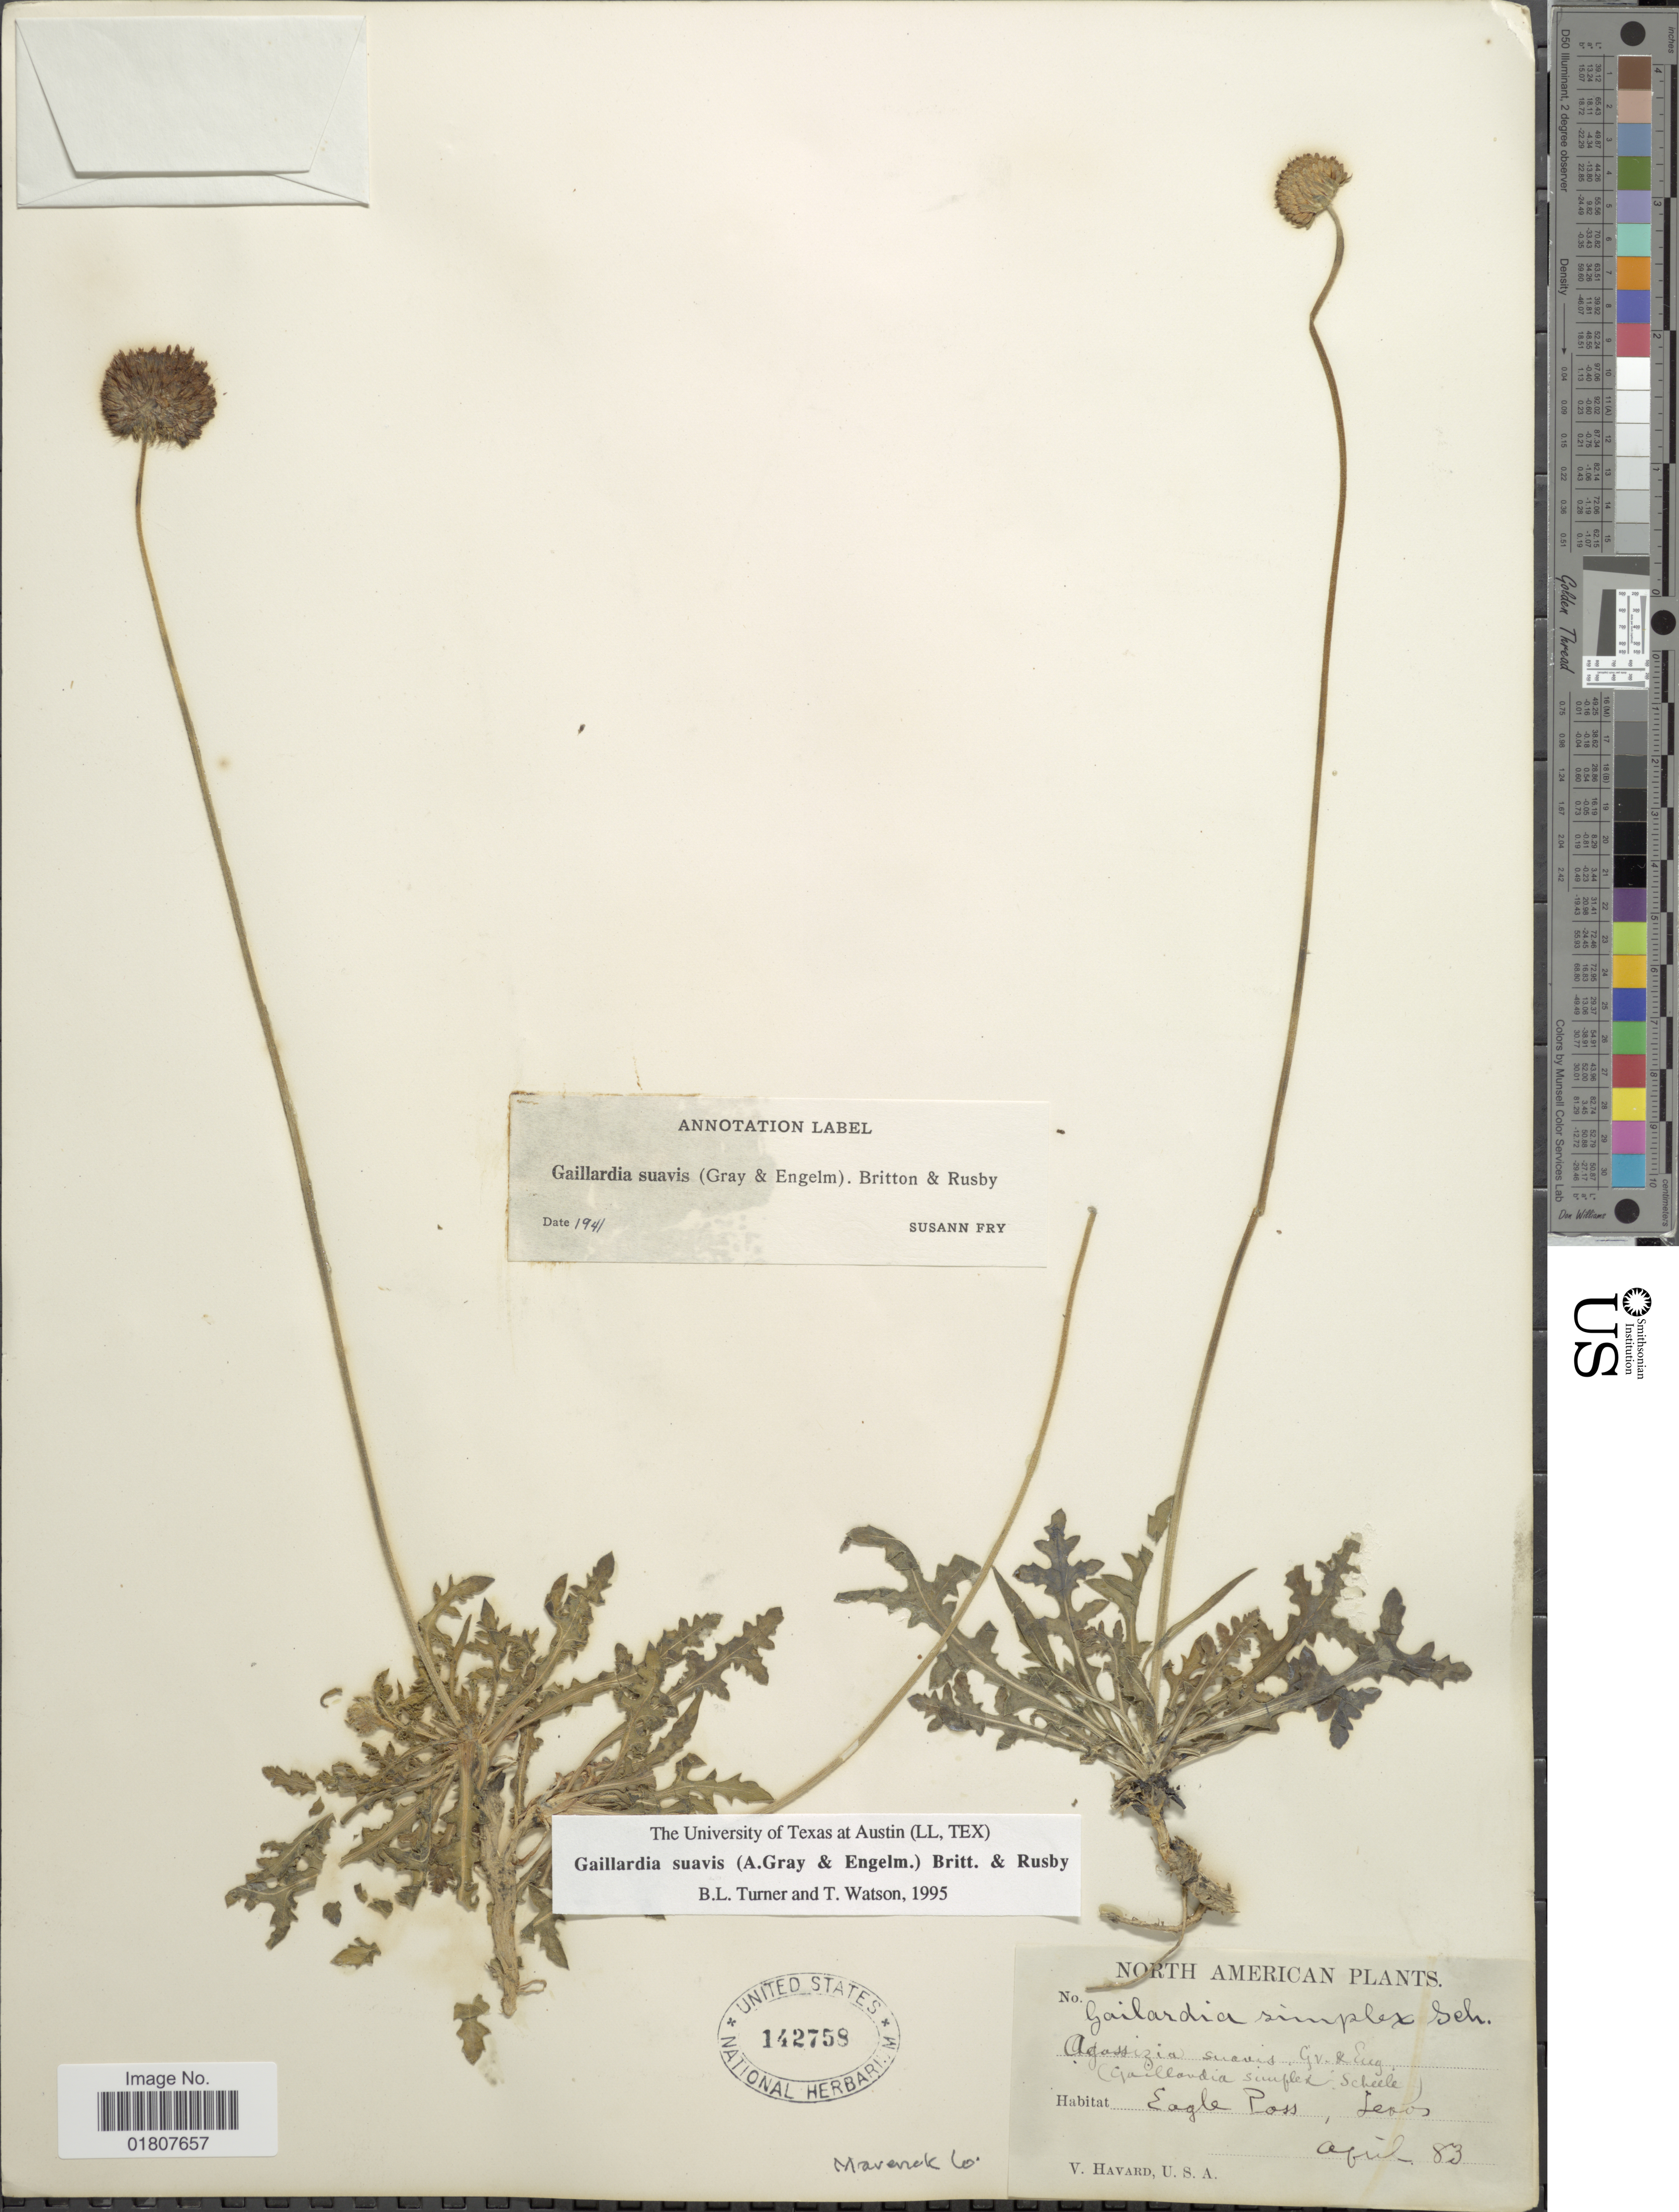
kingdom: Plantae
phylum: Tracheophyta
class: Magnoliopsida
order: Asterales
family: Asteraceae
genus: Gaillardia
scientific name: Gaillardia suavis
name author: (A. Gray & Engelm.) Britton & Rusby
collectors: V. Havard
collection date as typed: Transcribed d/m/y: /4/83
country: United States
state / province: Texas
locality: Eagle Pass, Texas. Mavereck Co.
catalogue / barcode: US 142758